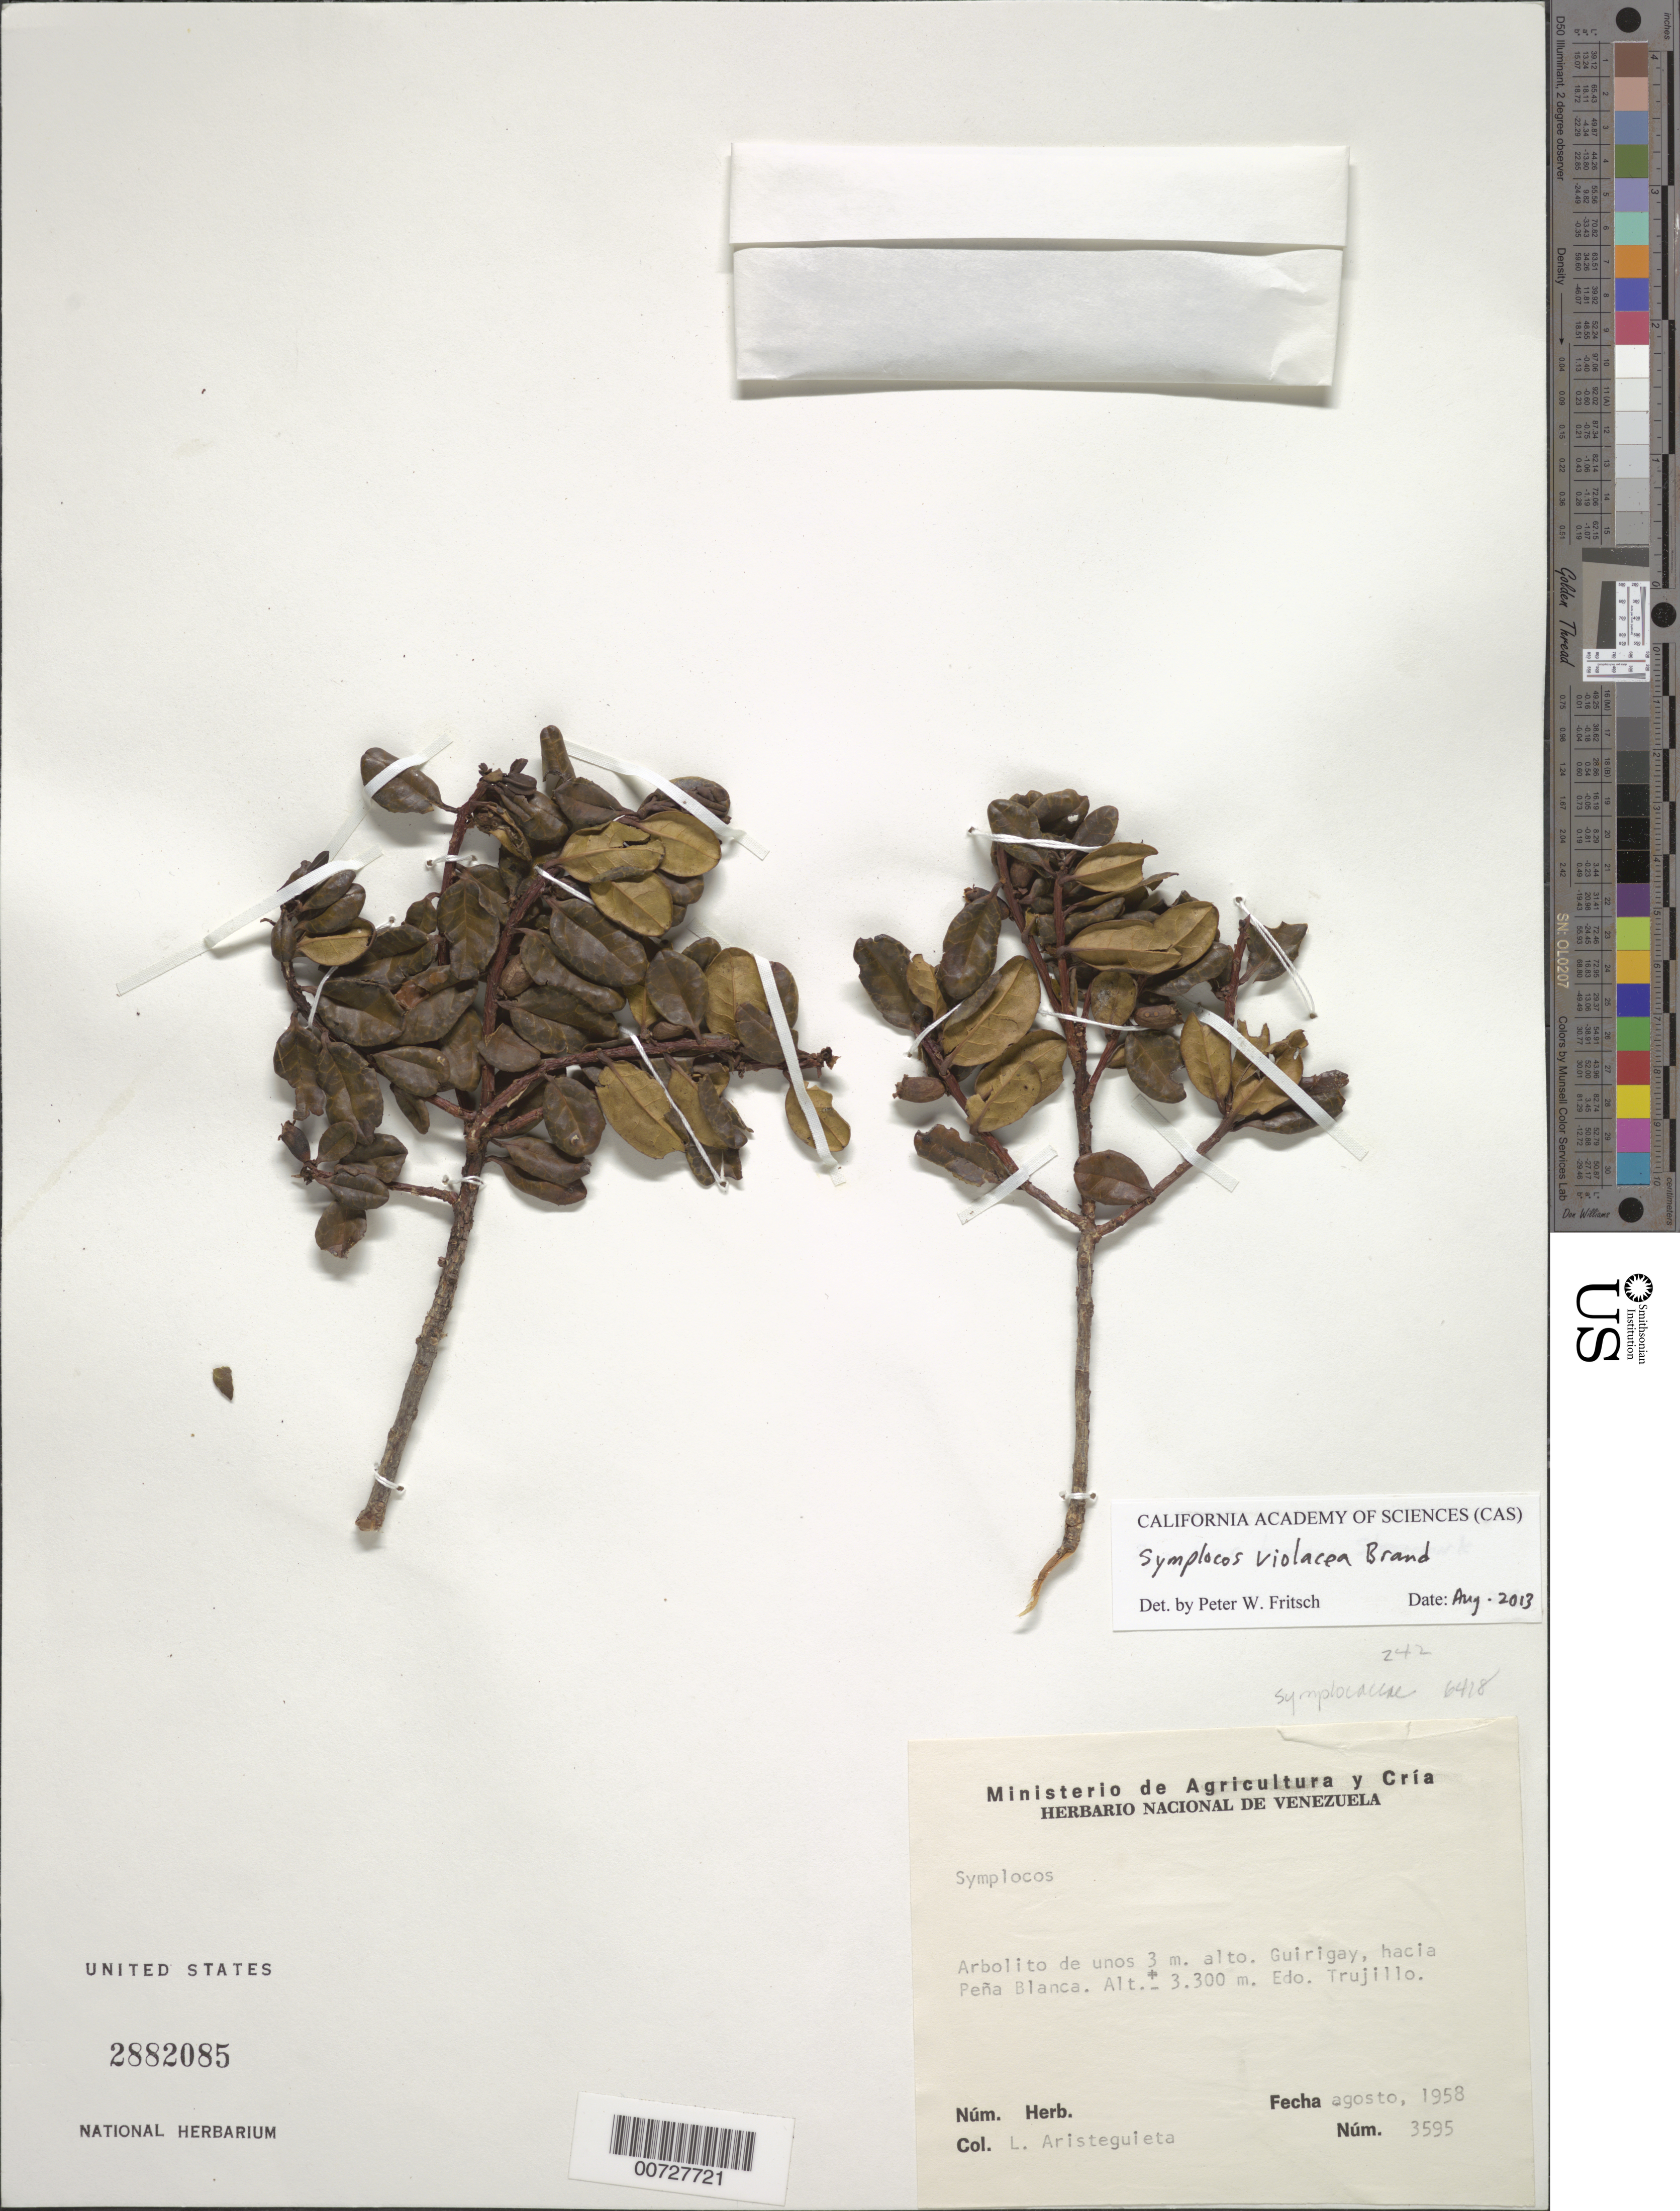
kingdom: Plantae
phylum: Tracheophyta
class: Magnoliopsida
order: Ericales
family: Symplocaceae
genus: Symplocos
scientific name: Symplocos violacea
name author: Brand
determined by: Fritsch, Peter W.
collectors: L. Aristeguieta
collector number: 3595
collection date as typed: Aug 1958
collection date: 1958-08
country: Venezuela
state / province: Trujillo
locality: Guirigay, hacia Peña Blanca.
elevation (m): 3300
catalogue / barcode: US 2882085